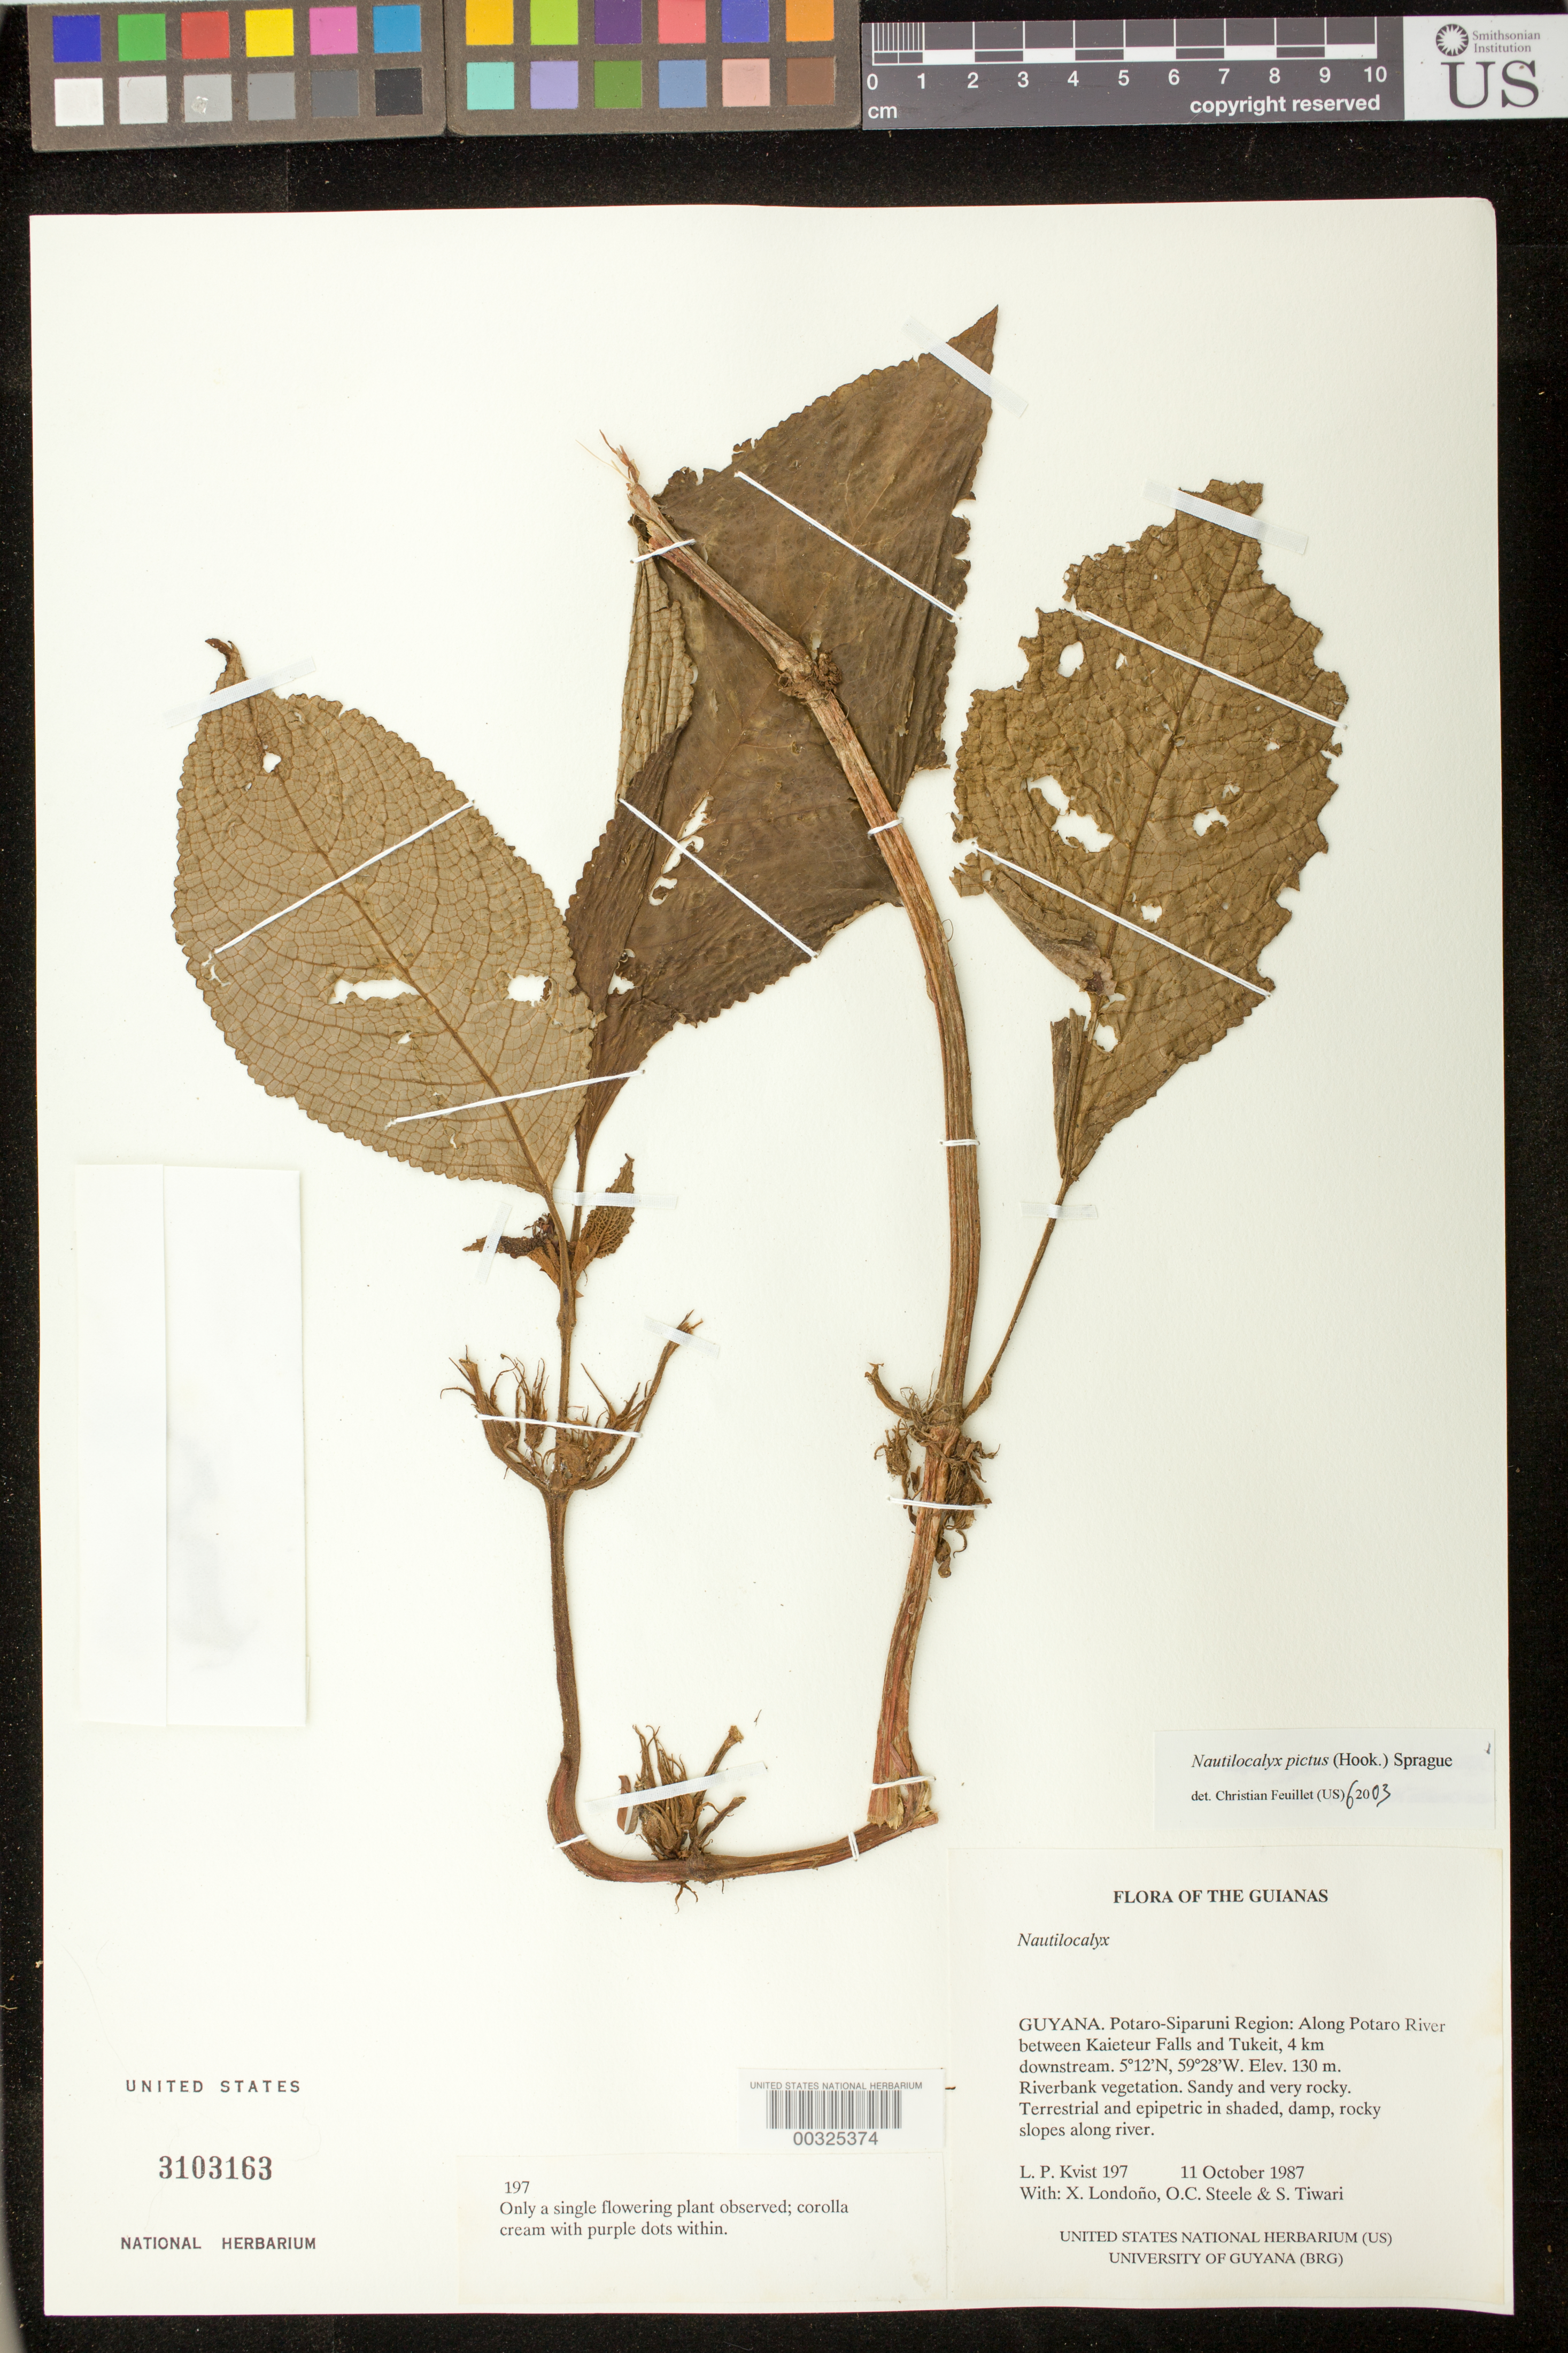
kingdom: Plantae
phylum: Tracheophyta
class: Magnoliopsida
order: Lamiales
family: Gesneriaceae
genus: Nautilocalyx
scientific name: Nautilocalyx pictus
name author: (Hook.) Sprague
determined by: Feuillet, C.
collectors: L. P. Kvist, X. Londoño, O. C. Steele & S. Tiwari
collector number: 197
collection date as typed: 11 Oct 1987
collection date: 1987-10-11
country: Guyana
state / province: Potaro-Siparuni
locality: Along Potaro River between Kaieteur Falls and Tukeit, 4 km downstream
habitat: Riverbank vegetation; sandy and very rocky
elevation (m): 130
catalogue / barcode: US 3103163